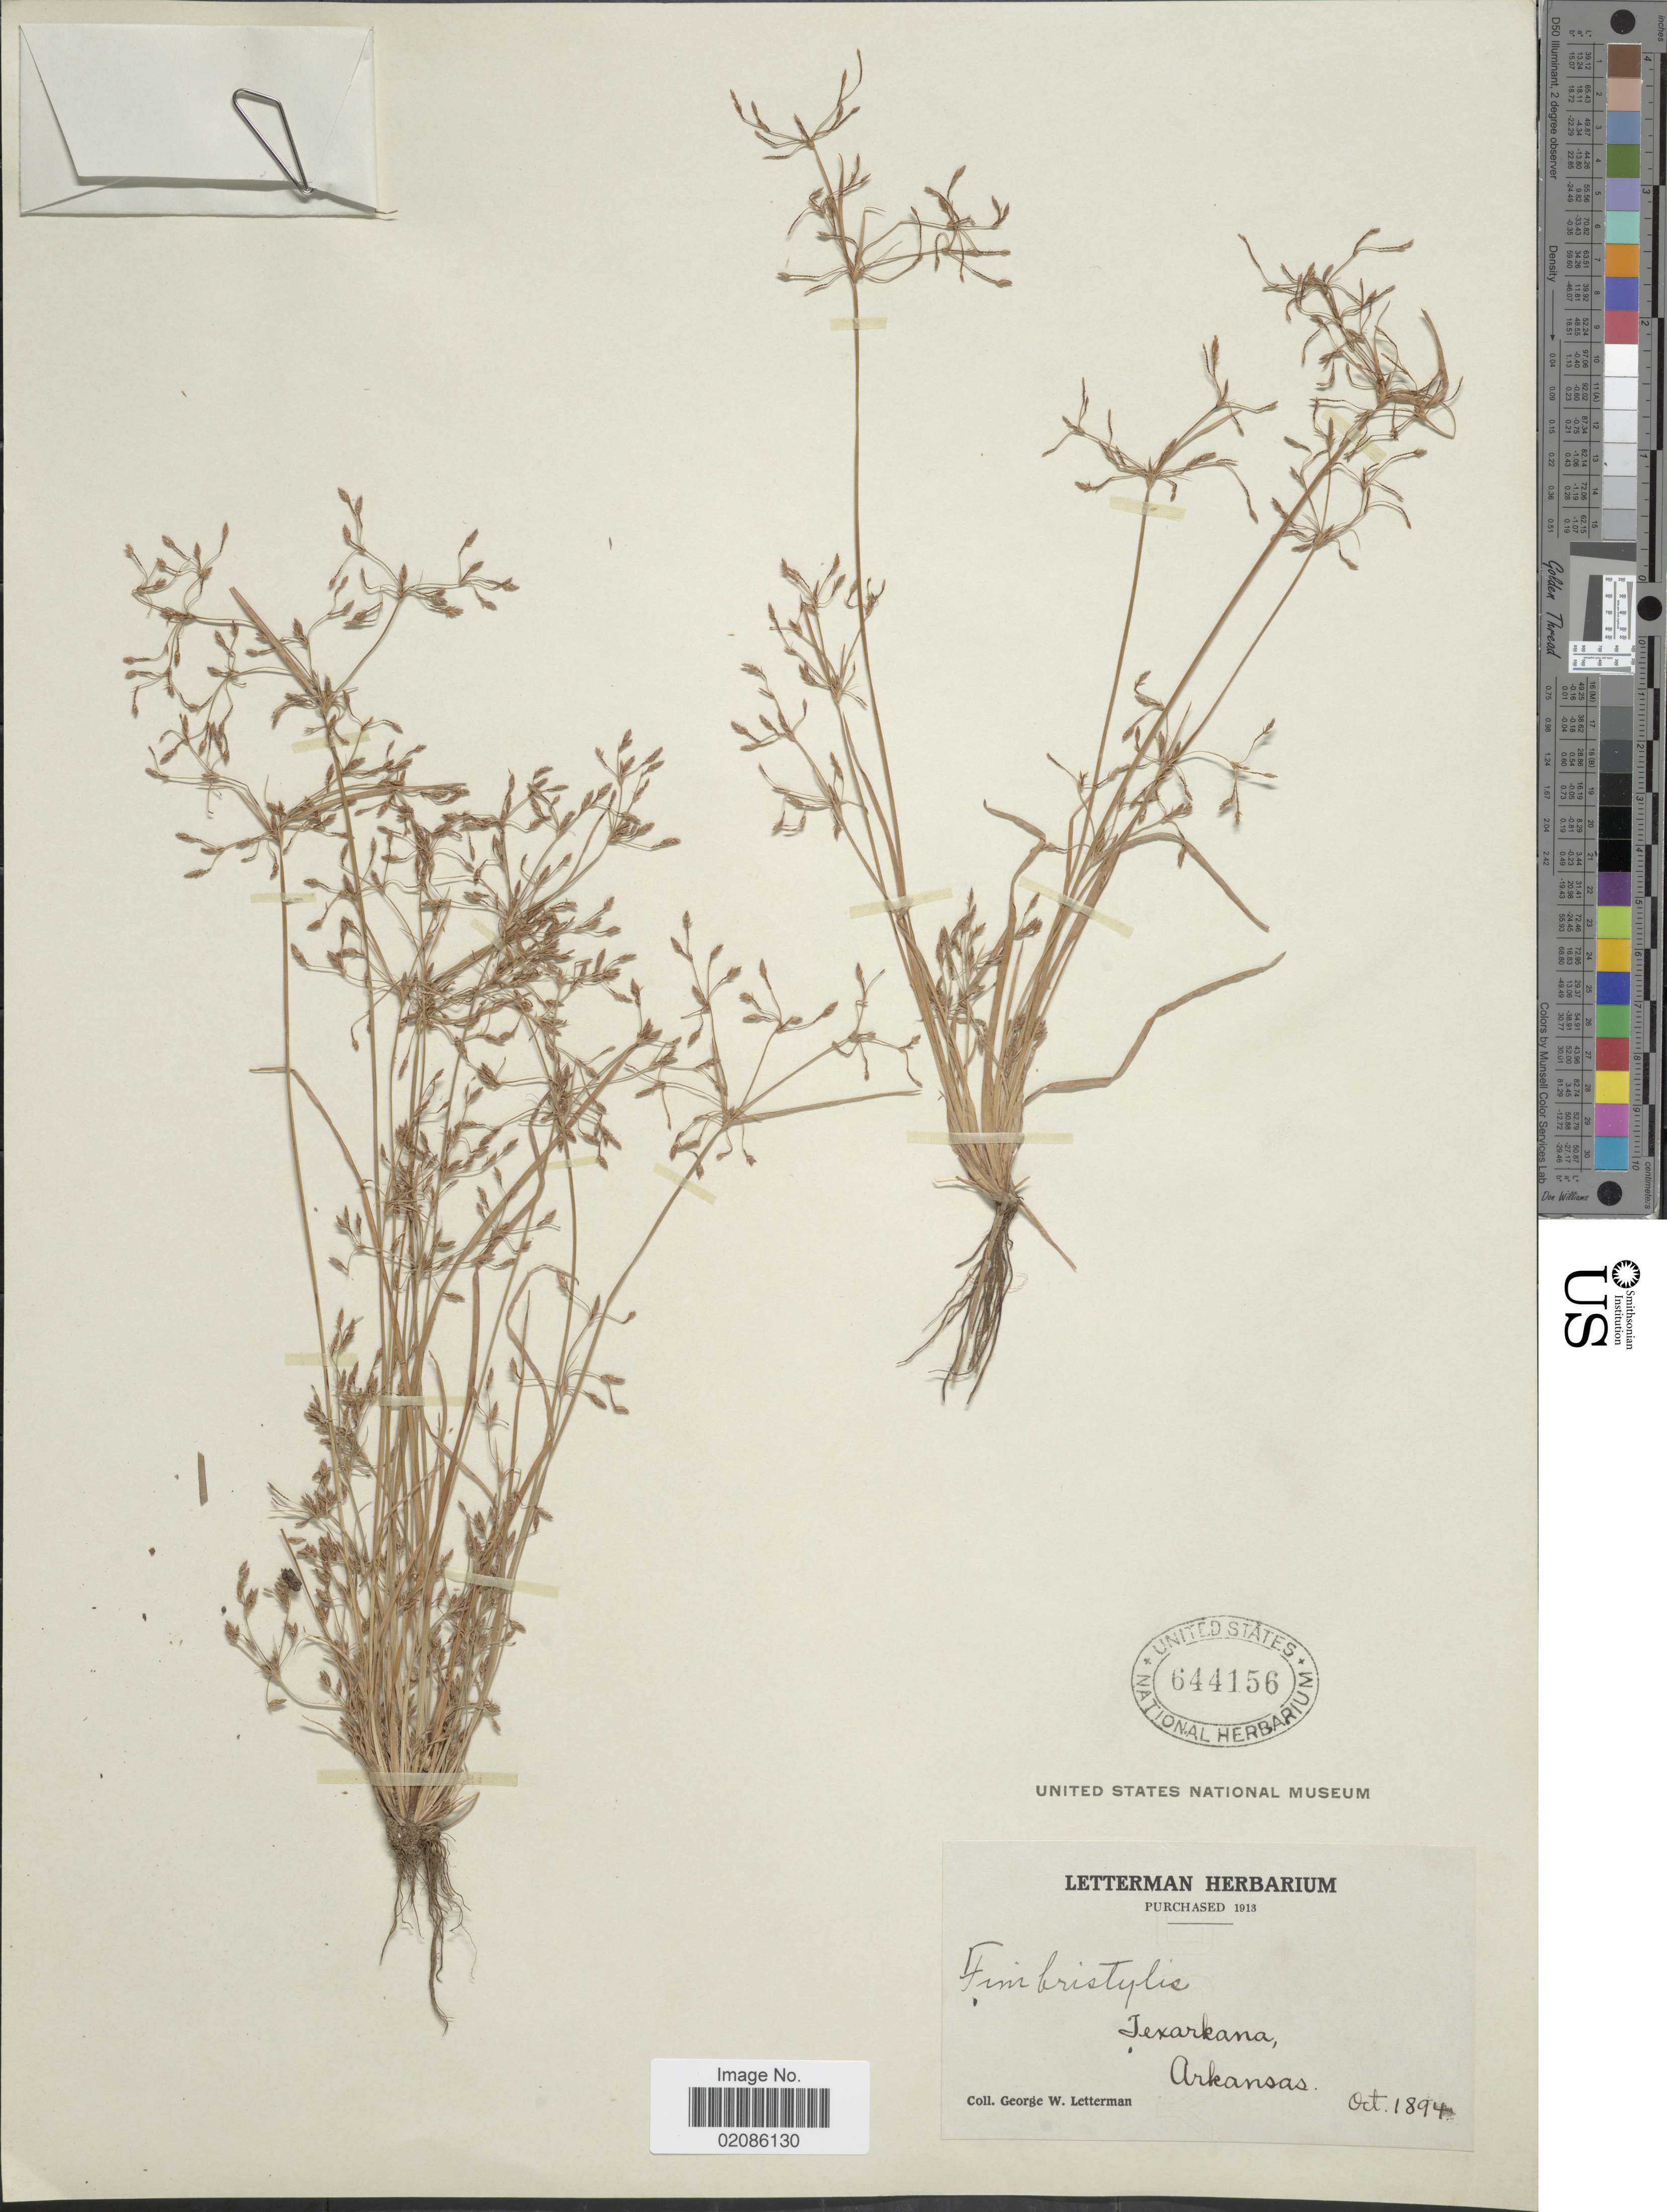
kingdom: Plantae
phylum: Tracheophyta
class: Liliopsida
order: Poales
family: Cyperaceae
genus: Fimbristylis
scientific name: Fimbristylis autumnalis (L.) Roem. & Schult.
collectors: G. W. Letterman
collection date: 1894-10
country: United States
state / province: Arkansas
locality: Texarkana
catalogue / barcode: US 644156